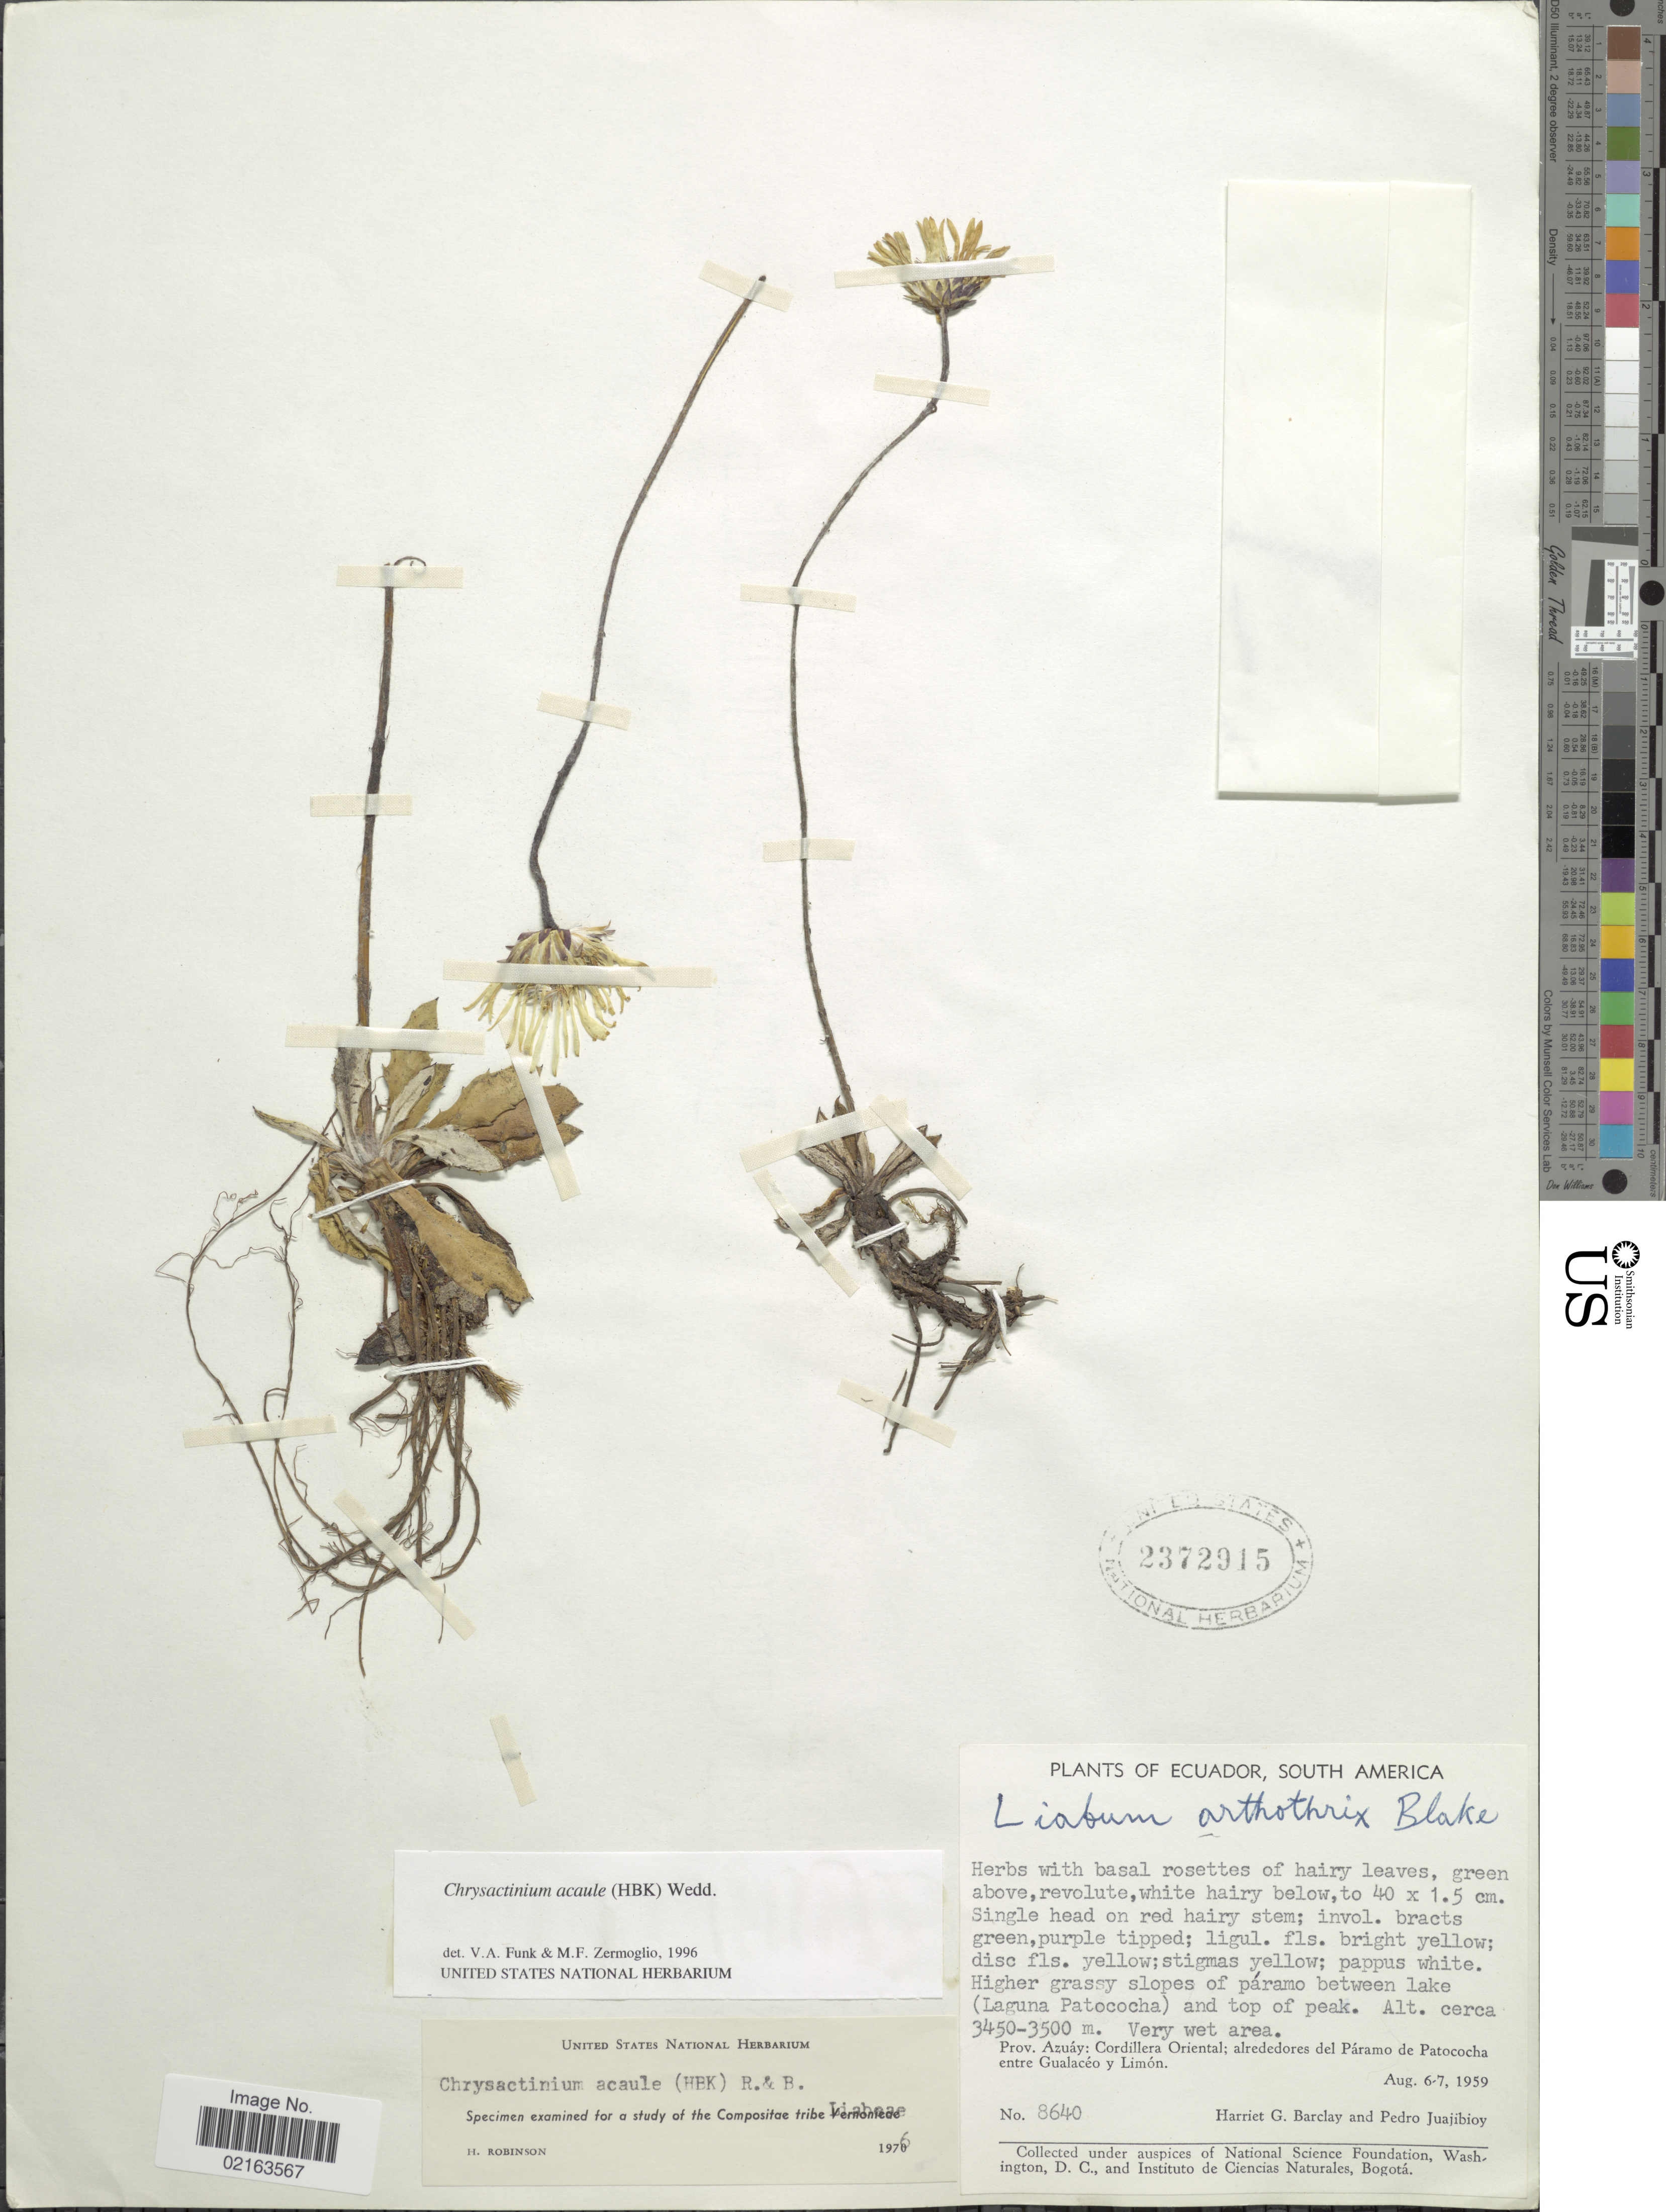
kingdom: Plantae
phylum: Tracheophyta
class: Magnoliopsida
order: Asterales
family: Asteraceae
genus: Chrysactinium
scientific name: Chrysactinium acaule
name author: (Kunth) Wedd.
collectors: H. G. Barclay & P. Juajibioy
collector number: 8640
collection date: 1959-08-06/1959-08-07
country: Ecuador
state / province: Azuay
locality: Higher grassy slopes of páramo between lake (Laguna Patococha) and top of peak. Prov. Azuáy: Cordillera Oriental; alrededores del Páramo de Patococha entre Gualacéo y Limón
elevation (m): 3450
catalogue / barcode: US 2372915